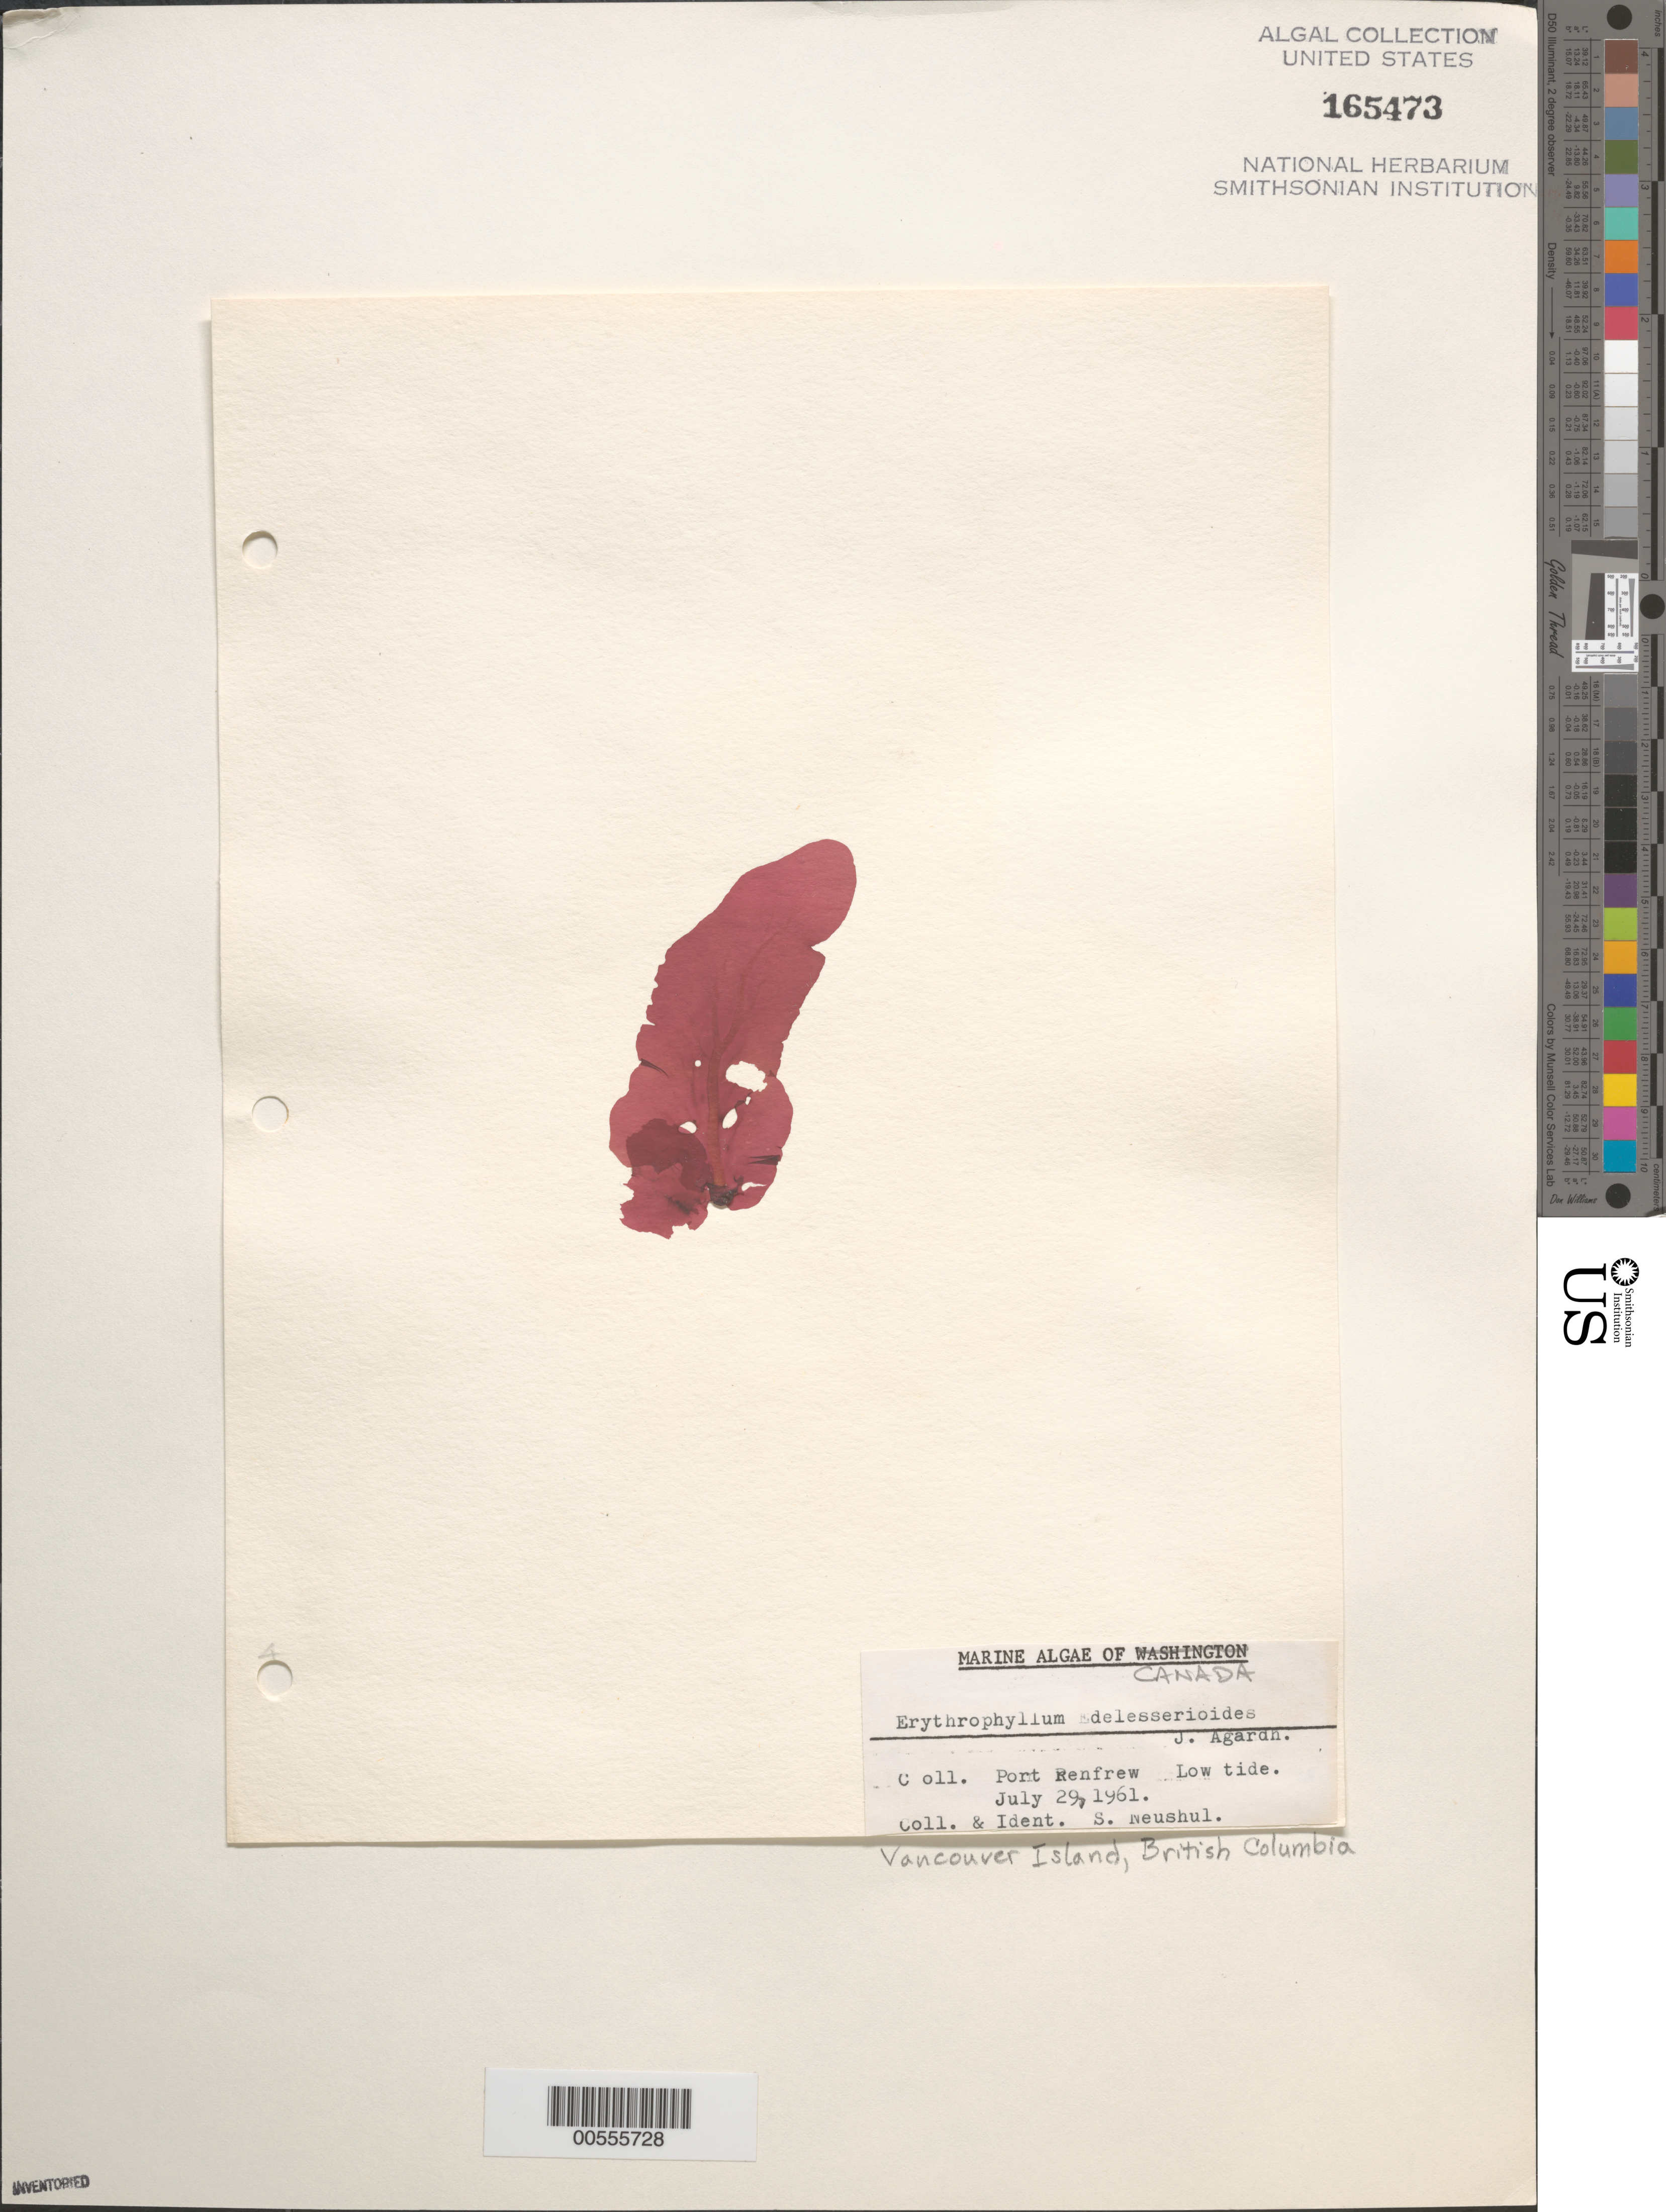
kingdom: Plantae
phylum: Rhodophyta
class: Florideophyceae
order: Gigartinales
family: Kallymeniaceae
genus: Erythrophyllum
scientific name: Erythrophyllum delesserioides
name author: J. Agardh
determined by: Neushul, S.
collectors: S. Neushul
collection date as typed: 29 Jul 1961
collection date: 1961-07-29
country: Canada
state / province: British Columbia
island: Vancouver Island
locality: Port Renfrew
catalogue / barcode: US 165473